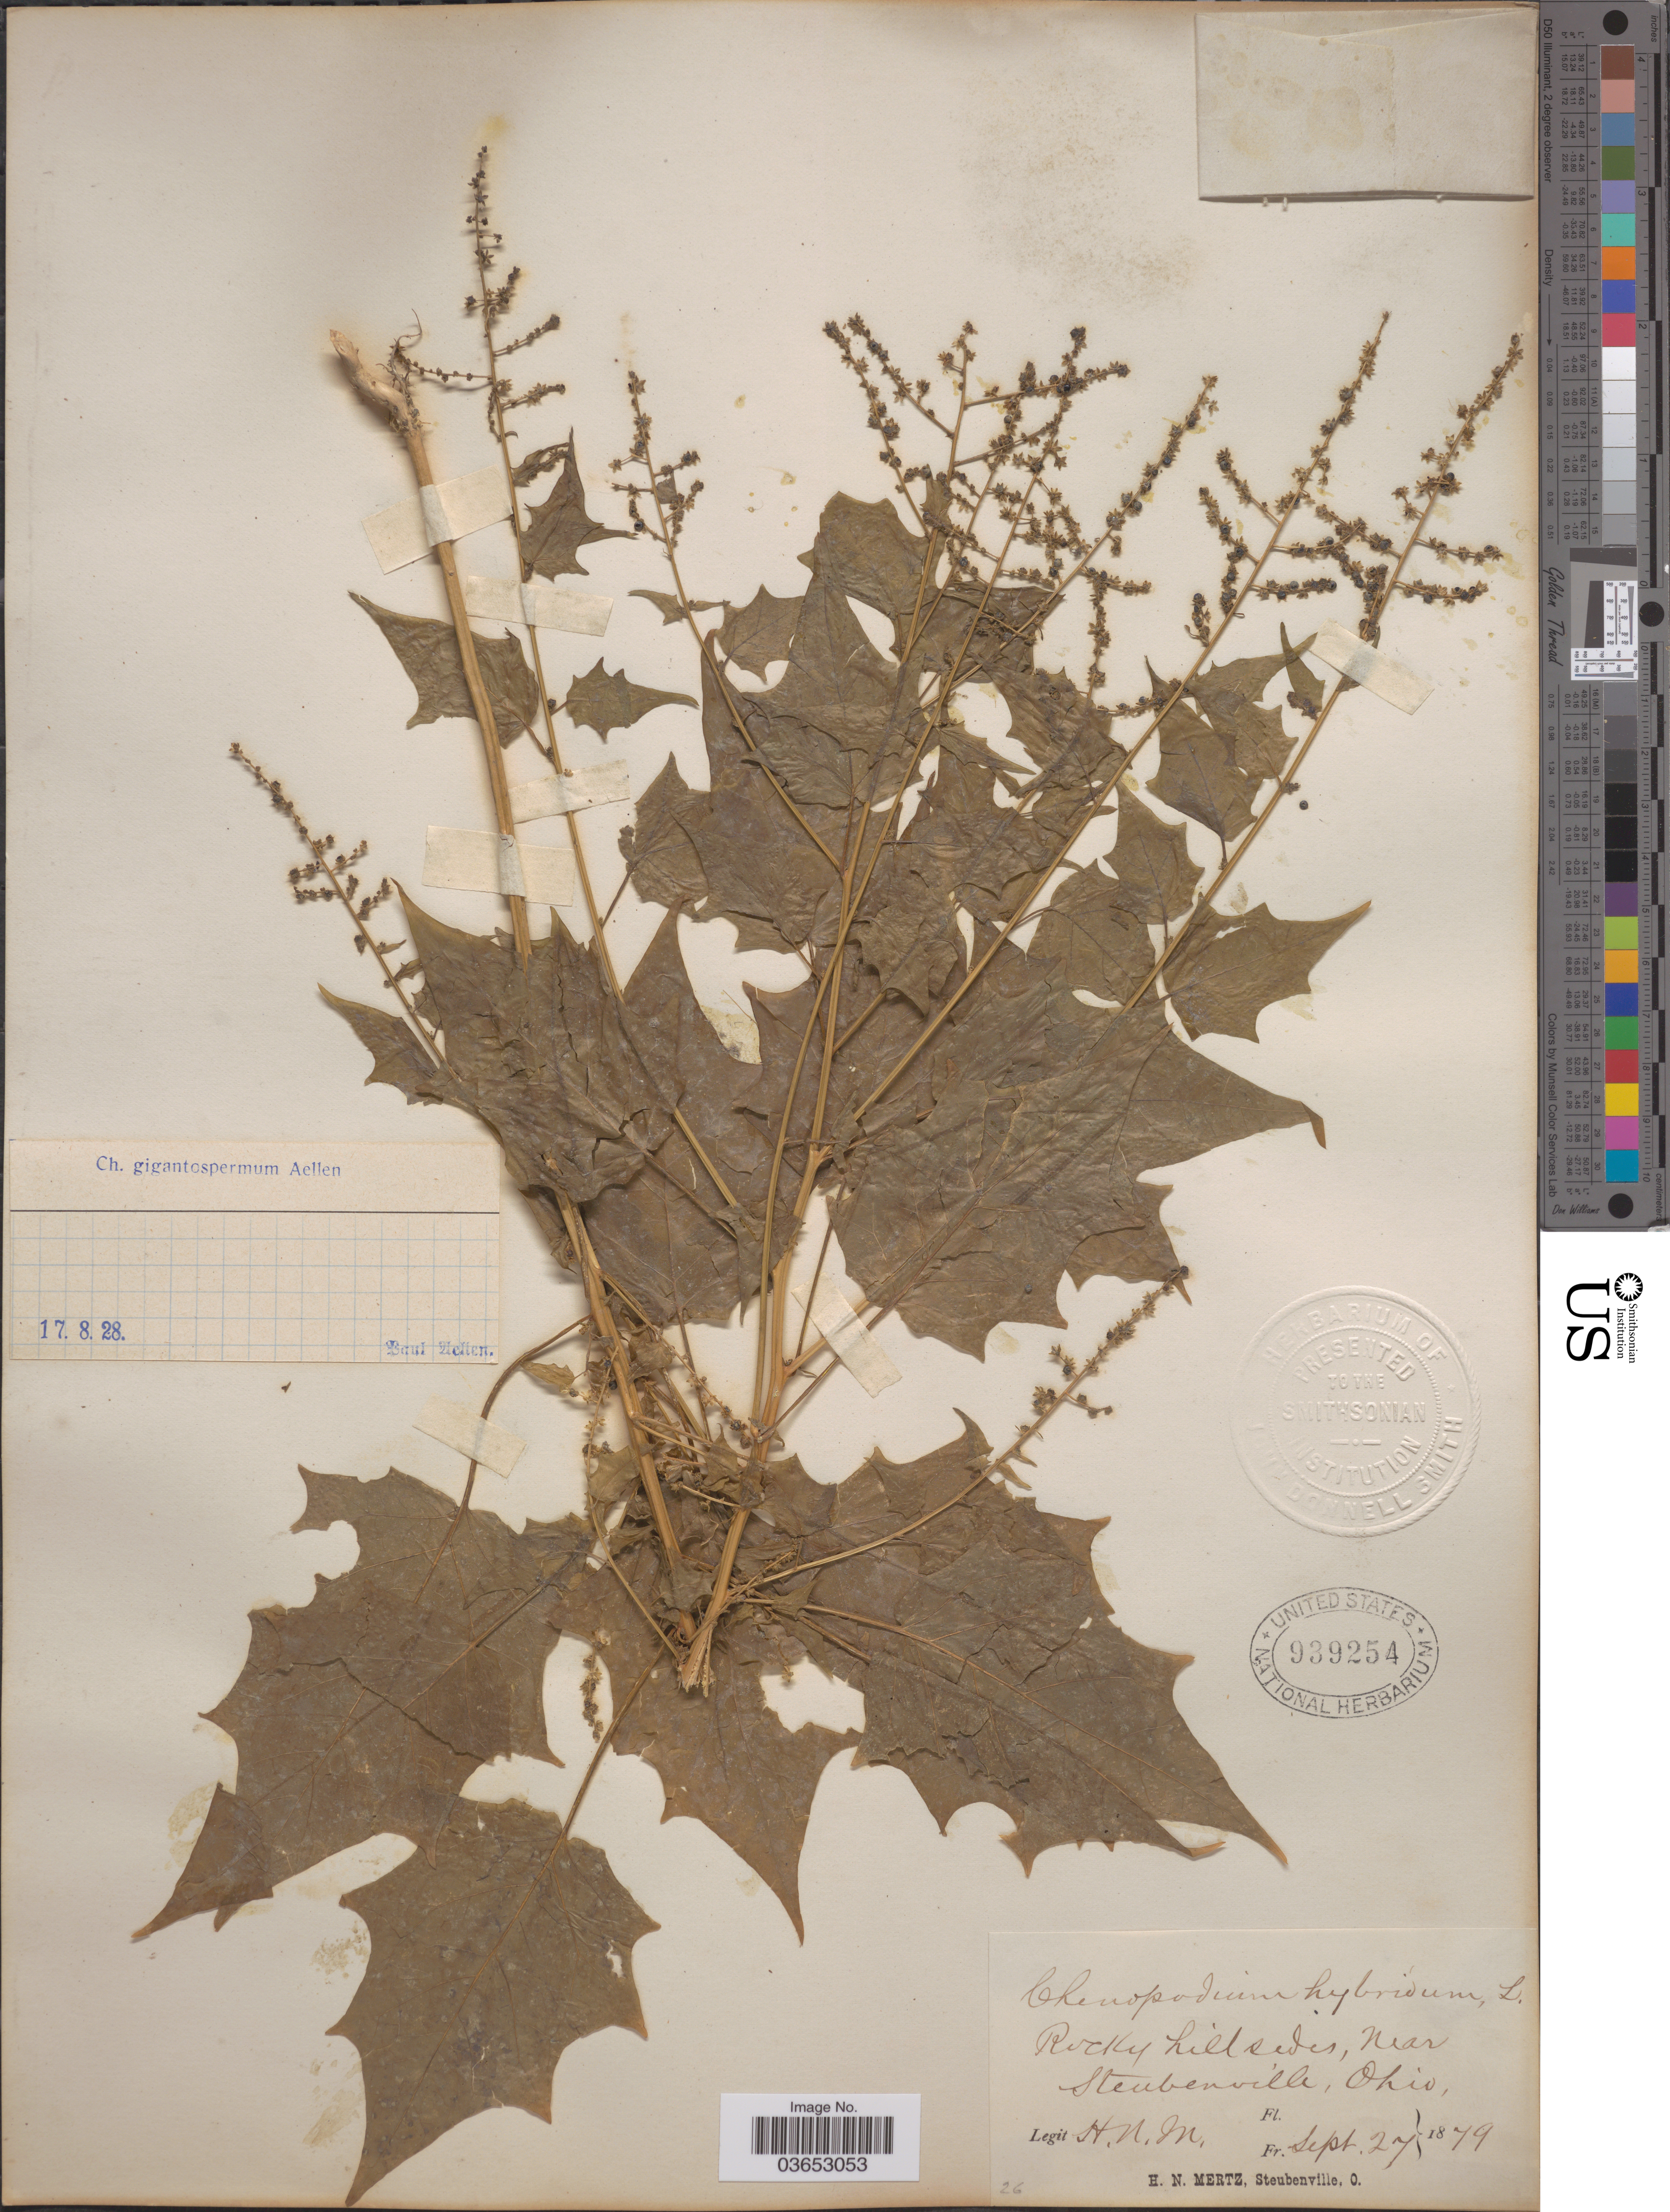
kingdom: Plantae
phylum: Tracheophyta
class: Magnoliopsida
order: Caryophyllales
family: Amaranthaceae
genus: Chenopodium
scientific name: Chenopodium gigantospermum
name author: Aellen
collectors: H. Mertz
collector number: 26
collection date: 1879-09-27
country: United States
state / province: Ohio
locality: Near Steubenville.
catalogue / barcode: US 939254